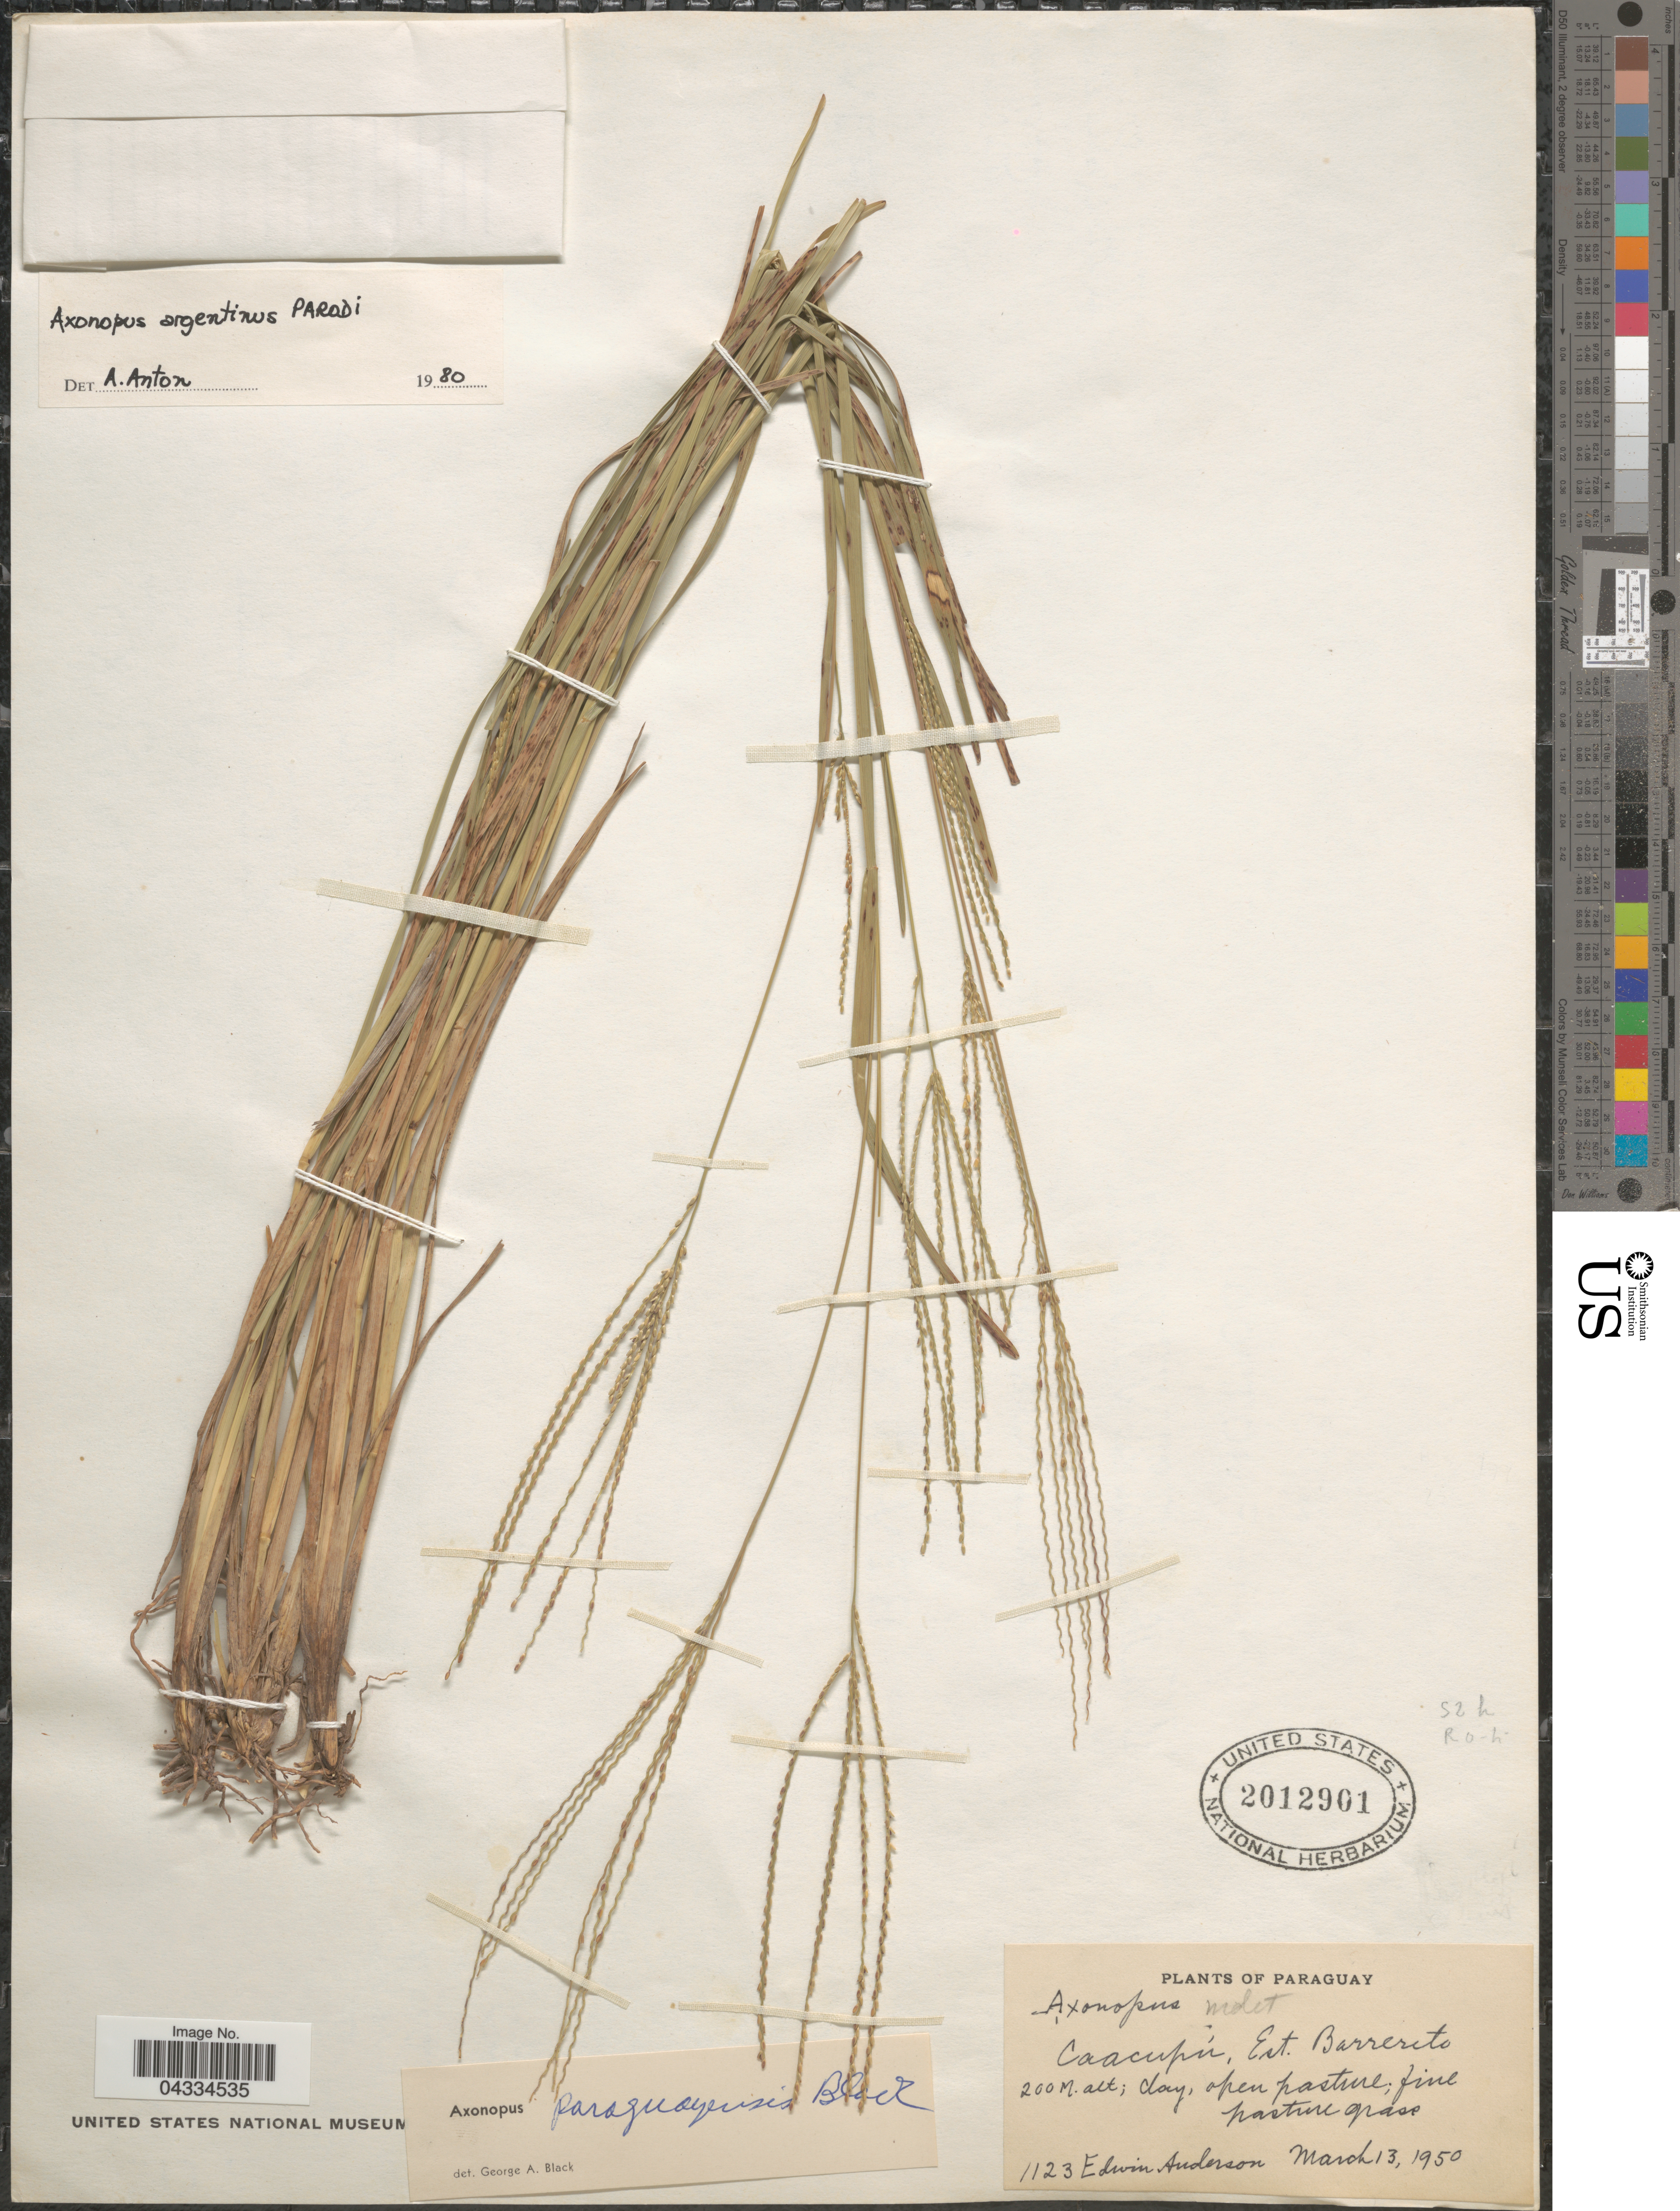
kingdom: Plantae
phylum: Tracheophyta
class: Liliopsida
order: Poales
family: Poaceae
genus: Axonopus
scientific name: Axonopus argentinus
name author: Parodi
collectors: E. Anderson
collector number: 1123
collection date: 1950-03-13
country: Paraguay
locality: Caacupú, Est. Barrerito.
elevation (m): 200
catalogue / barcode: US 2012901